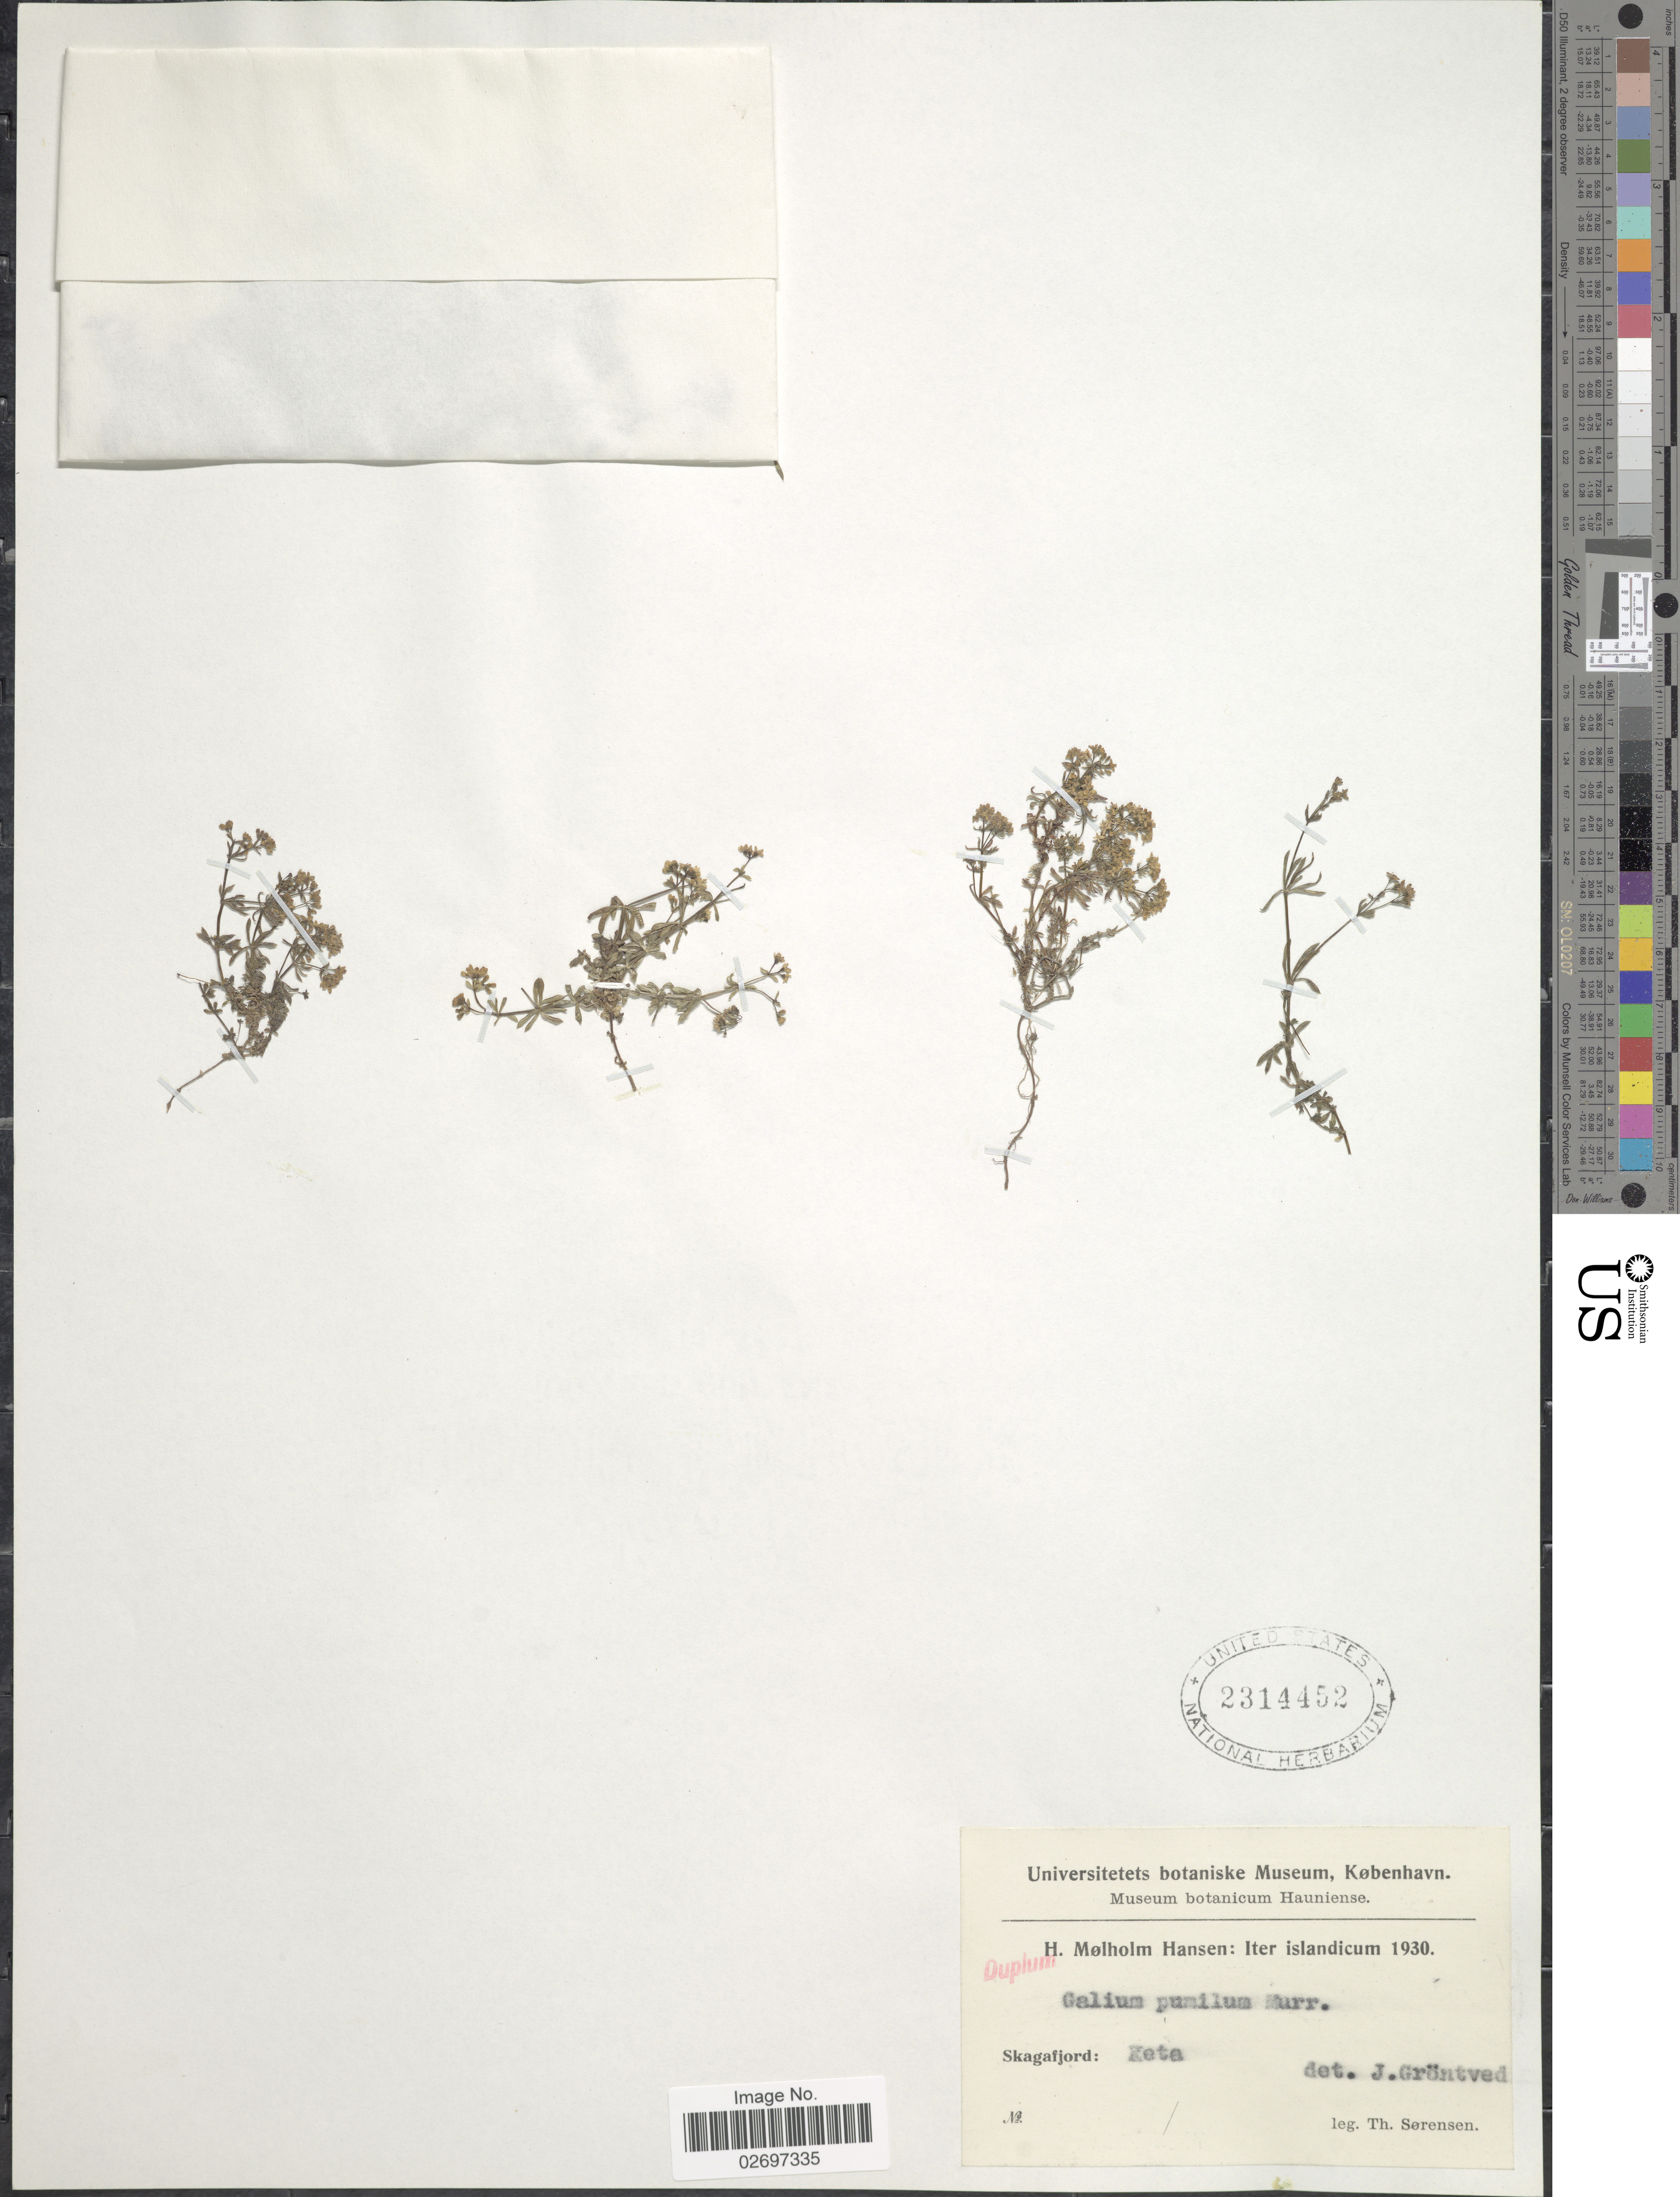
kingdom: Plantae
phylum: Tracheophyta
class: Magnoliopsida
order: Gentianales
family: Rubiaceae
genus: Galium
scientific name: Galium pumilum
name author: Murray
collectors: T. Sorensen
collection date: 1930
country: Iceland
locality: Islandicum. Skagafjord: Keta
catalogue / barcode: US 2314452